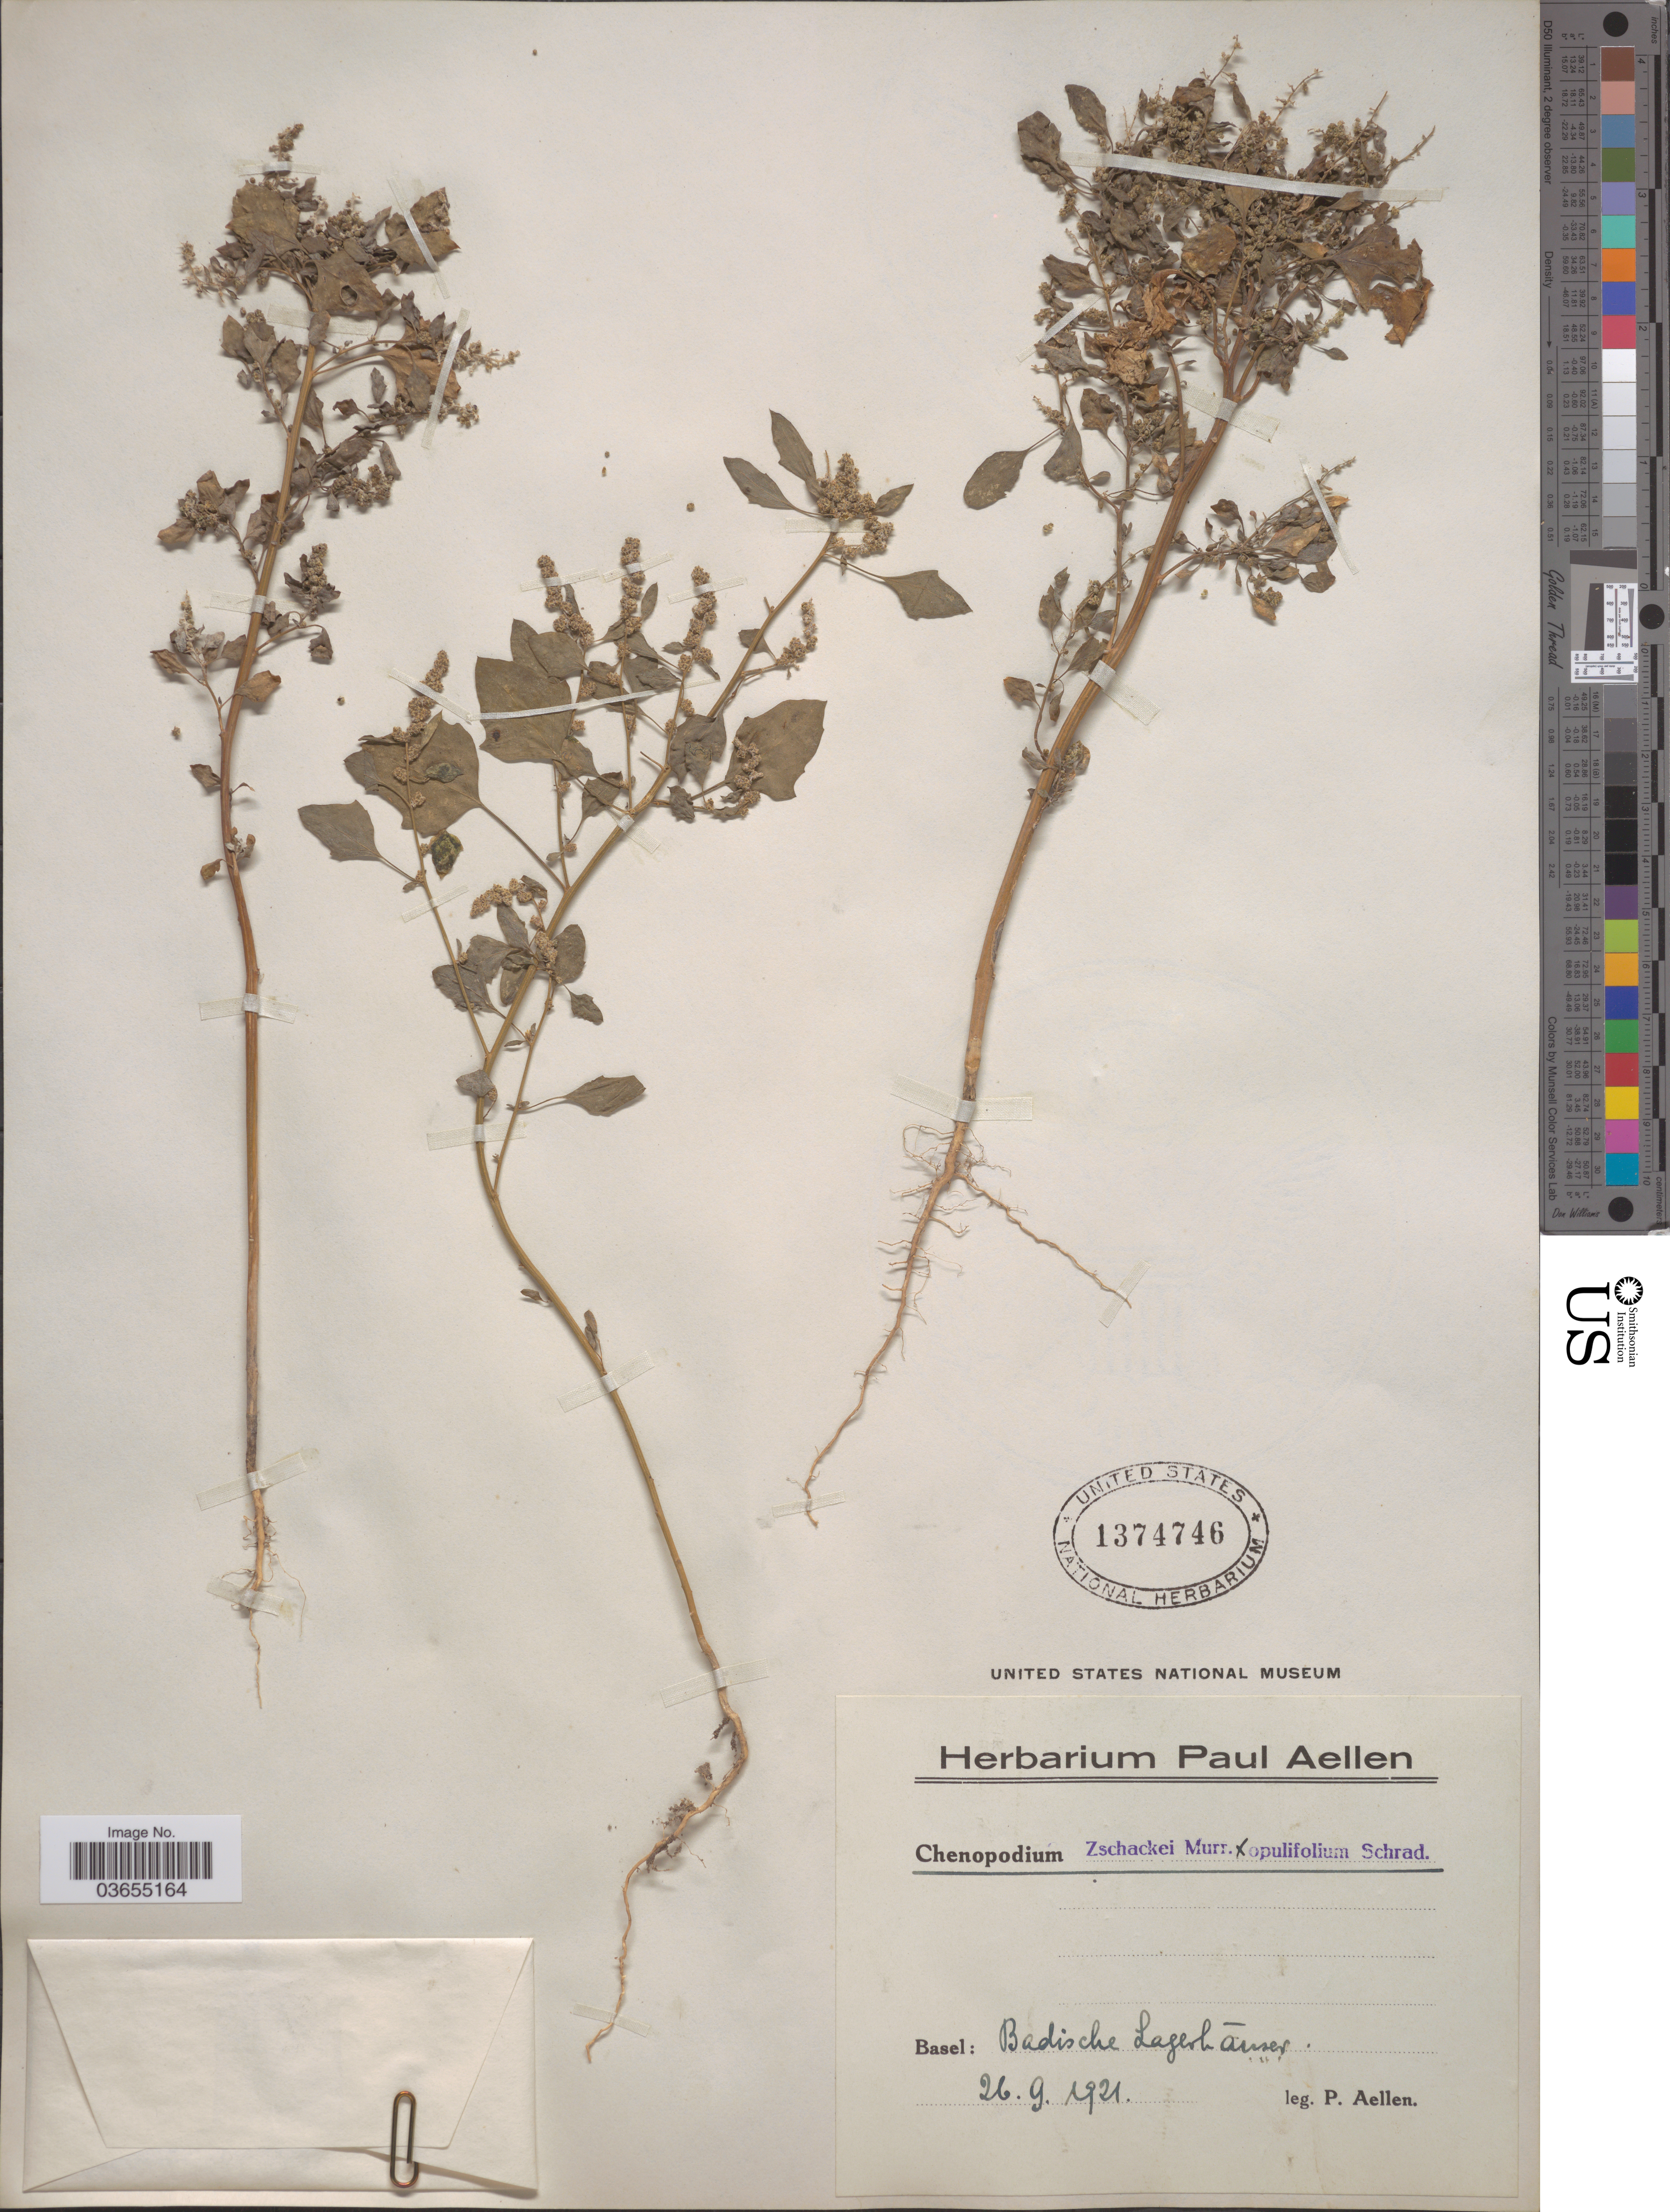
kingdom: Plantae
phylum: Tracheophyta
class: Magnoliopsida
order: Caryophyllales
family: Amaranthaceae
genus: Chenopodium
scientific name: Chenopodium zschackei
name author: Murr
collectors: P. Aellen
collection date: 1921-09-26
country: Switzerland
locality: Basel: Badische Lagerhauser.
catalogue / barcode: US 1374746